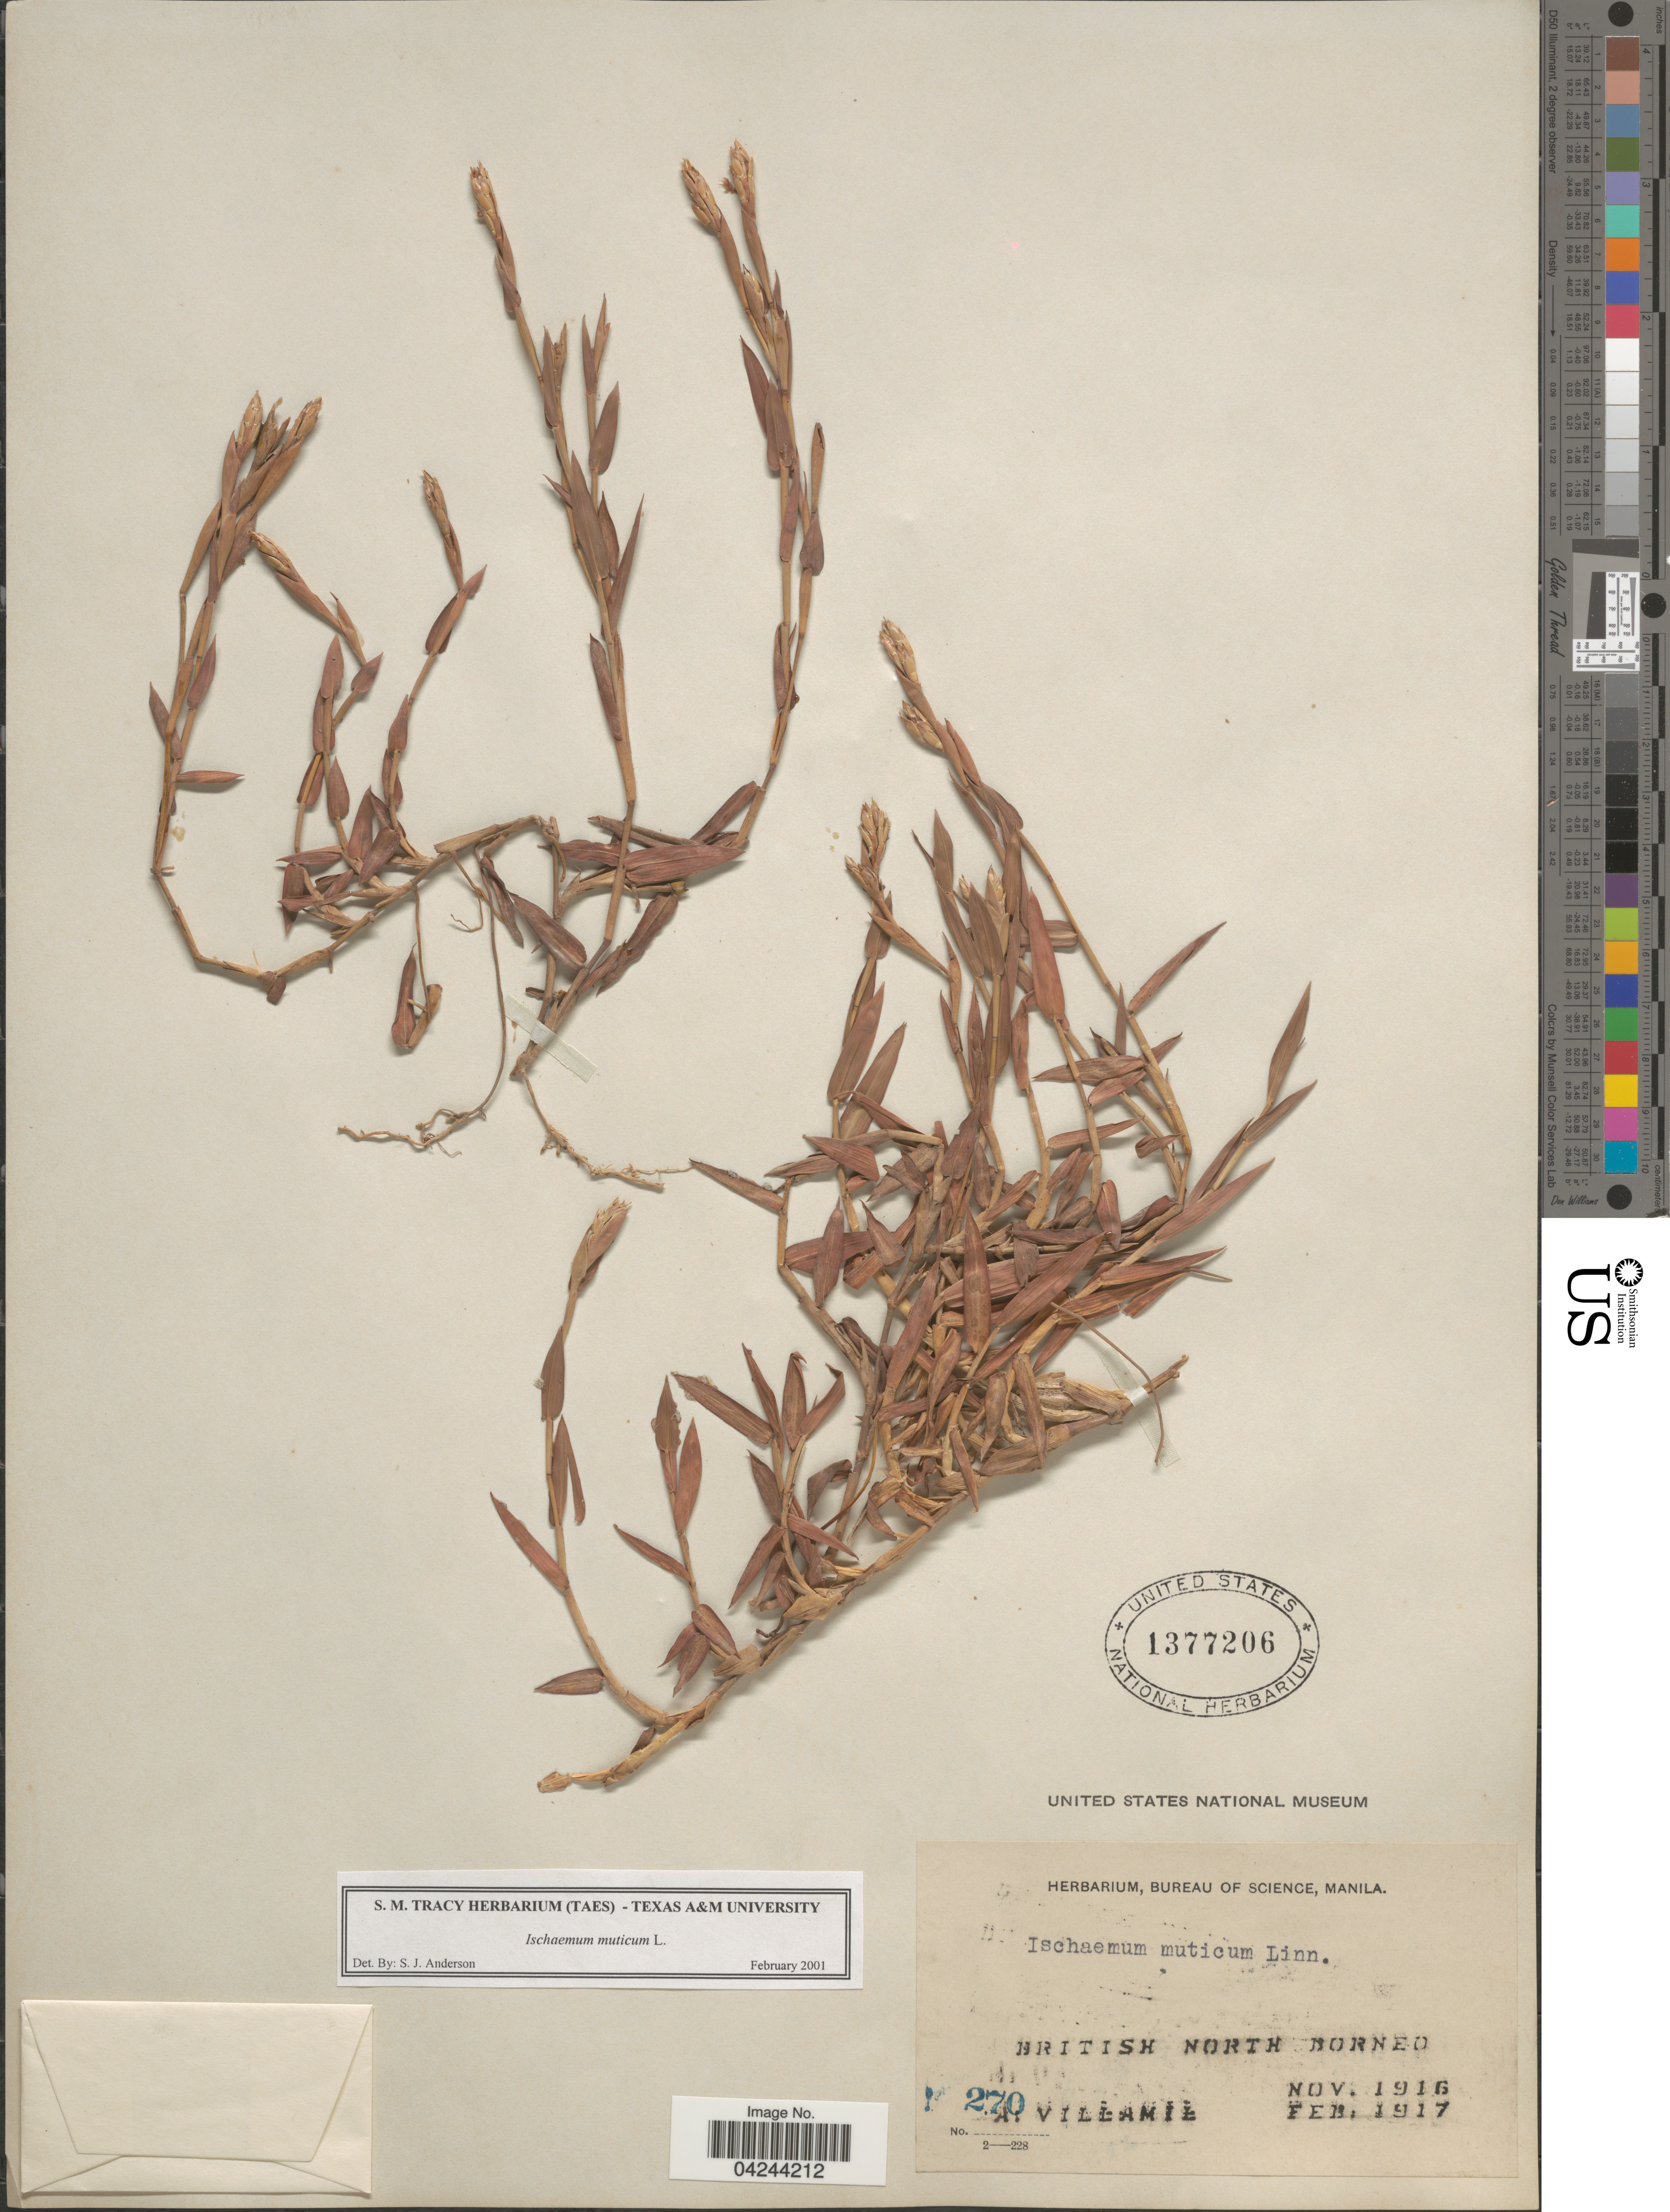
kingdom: Plantae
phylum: Tracheophyta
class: Liliopsida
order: Poales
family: Poaceae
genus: Ischaemum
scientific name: Ischaemum muticum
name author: L.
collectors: A. Villamil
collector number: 270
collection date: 1916-11/1917-02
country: Malaysia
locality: British North Borneo.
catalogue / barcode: US 1377206